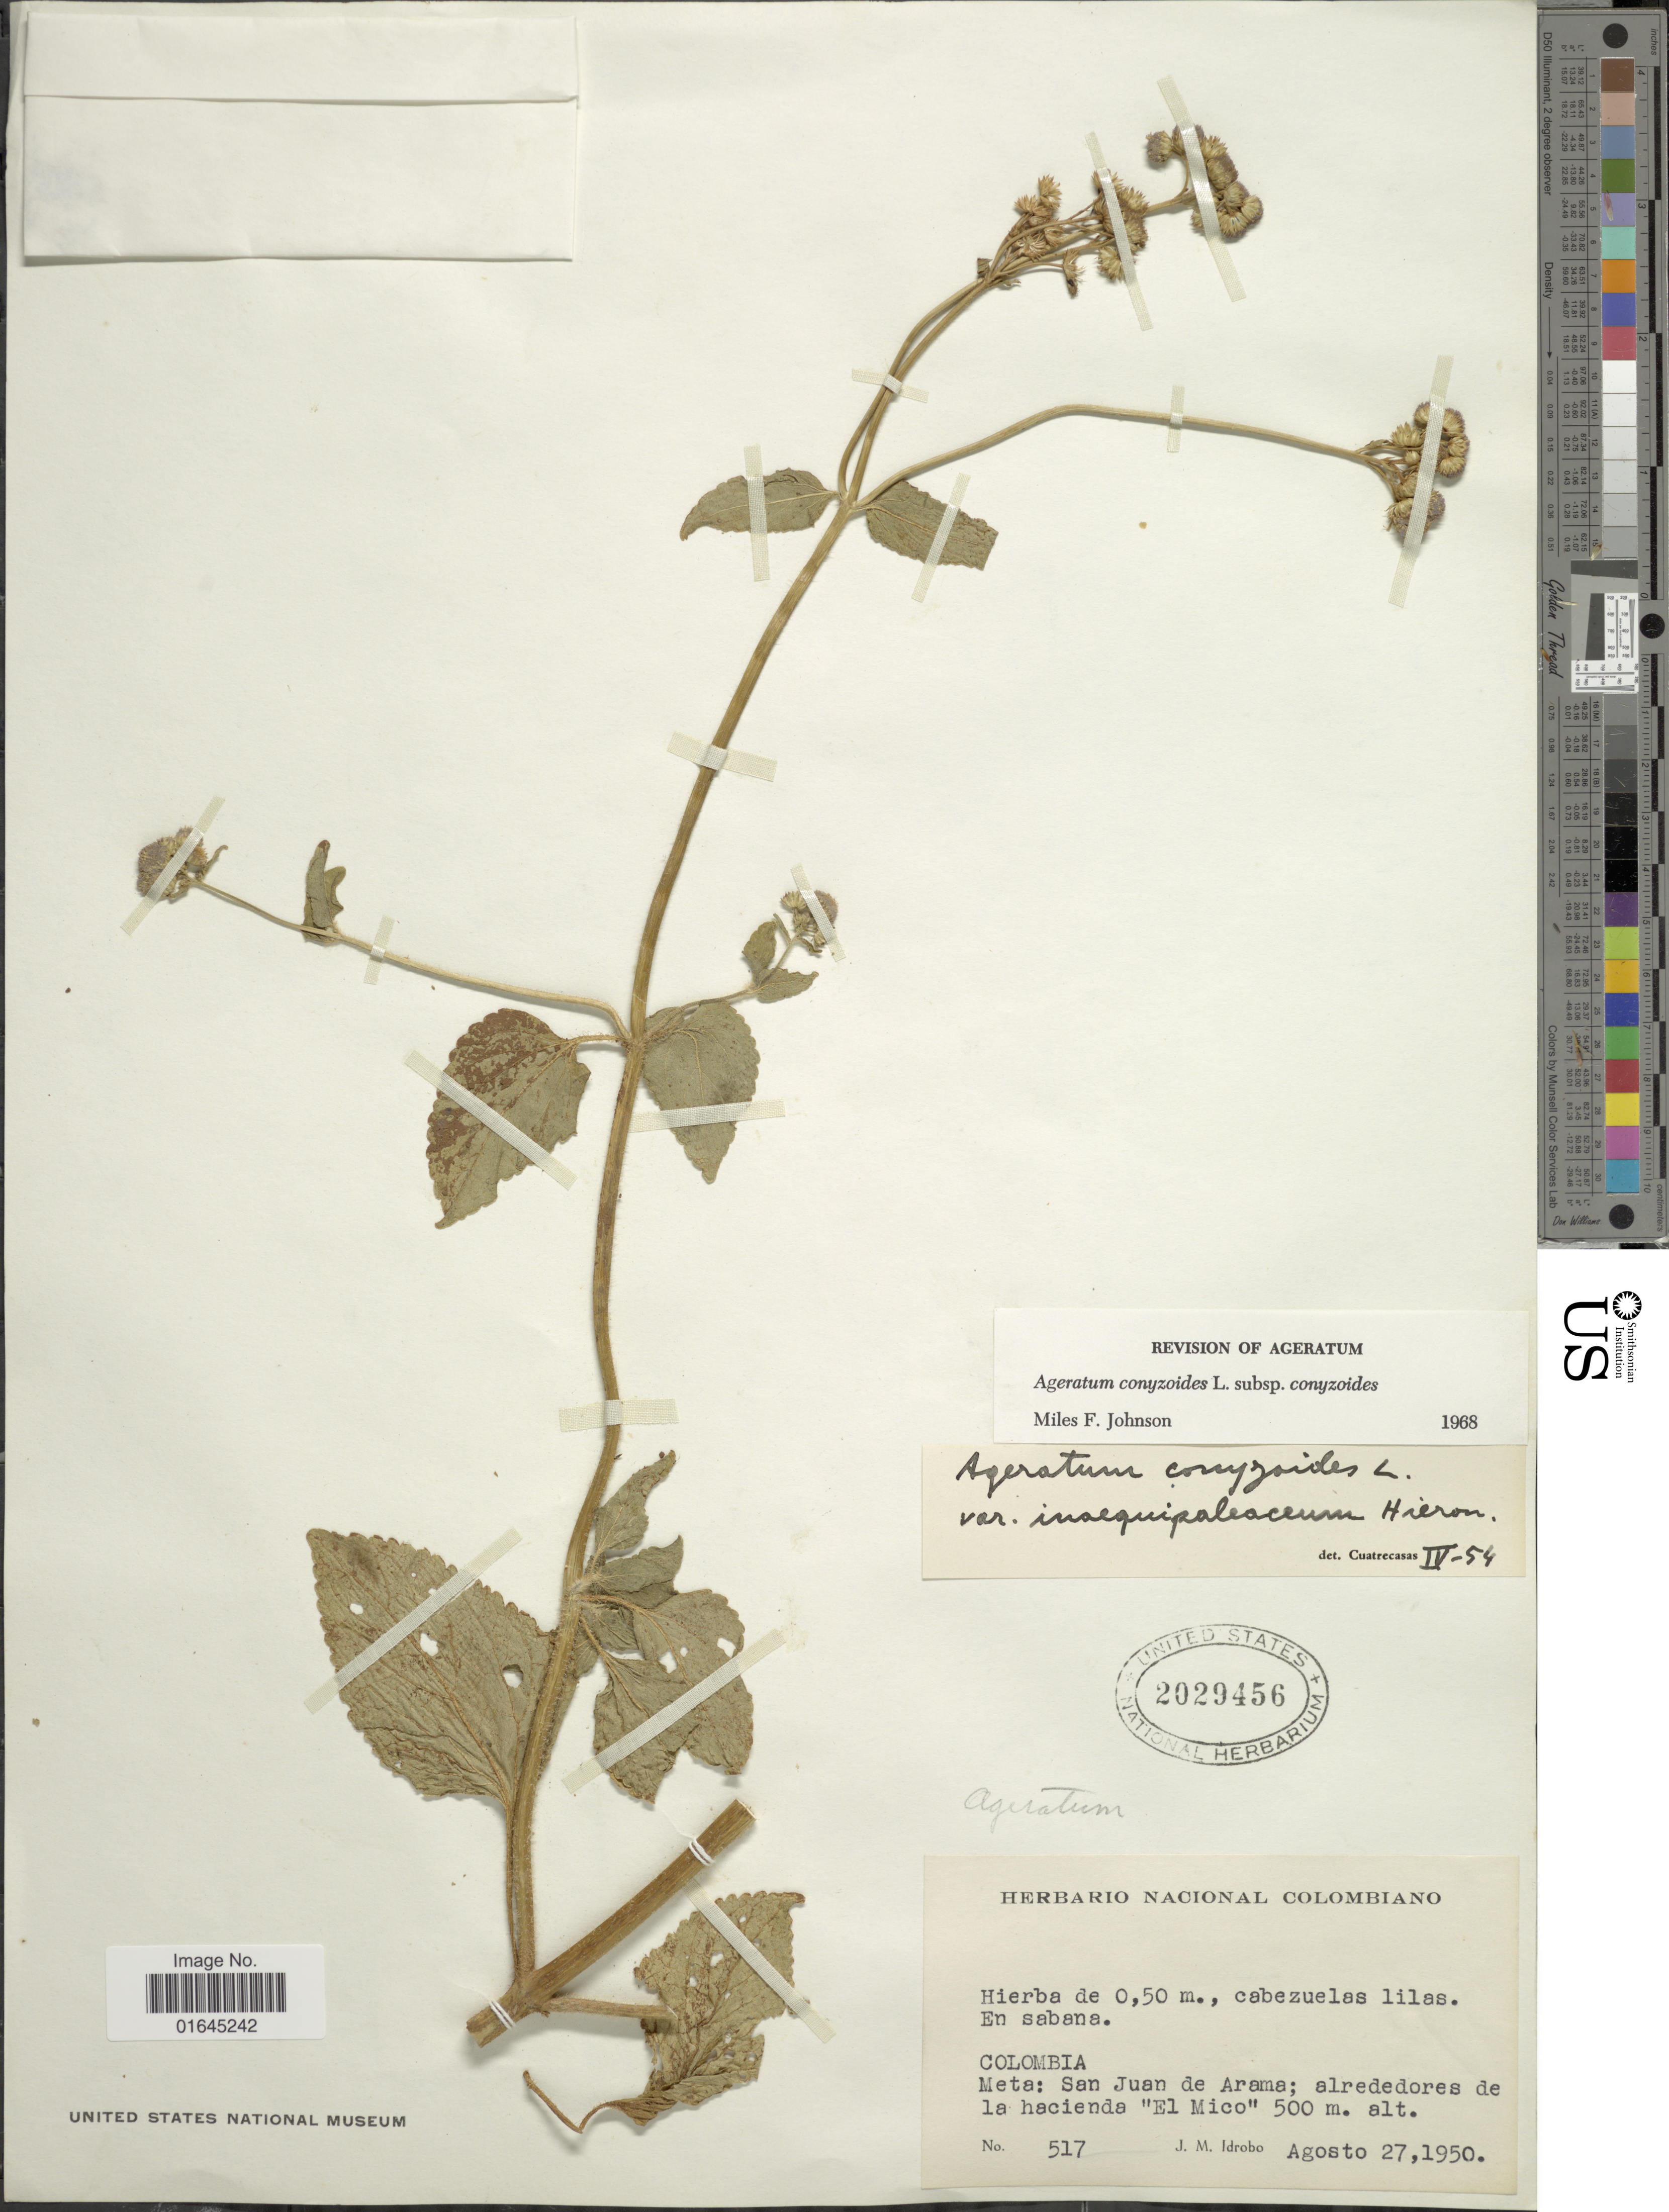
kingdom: Plantae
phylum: Tracheophyta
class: Magnoliopsida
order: Asterales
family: Asteraceae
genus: Ageratum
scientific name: Ageratum conyzoides subsp. conyzoides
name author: L.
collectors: J. M. Idrobo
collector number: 517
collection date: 1950-08-27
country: Colombia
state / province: Meta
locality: San Juan de Arama; alrededores de la hacienda "El Mico".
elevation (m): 500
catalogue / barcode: US 2029456